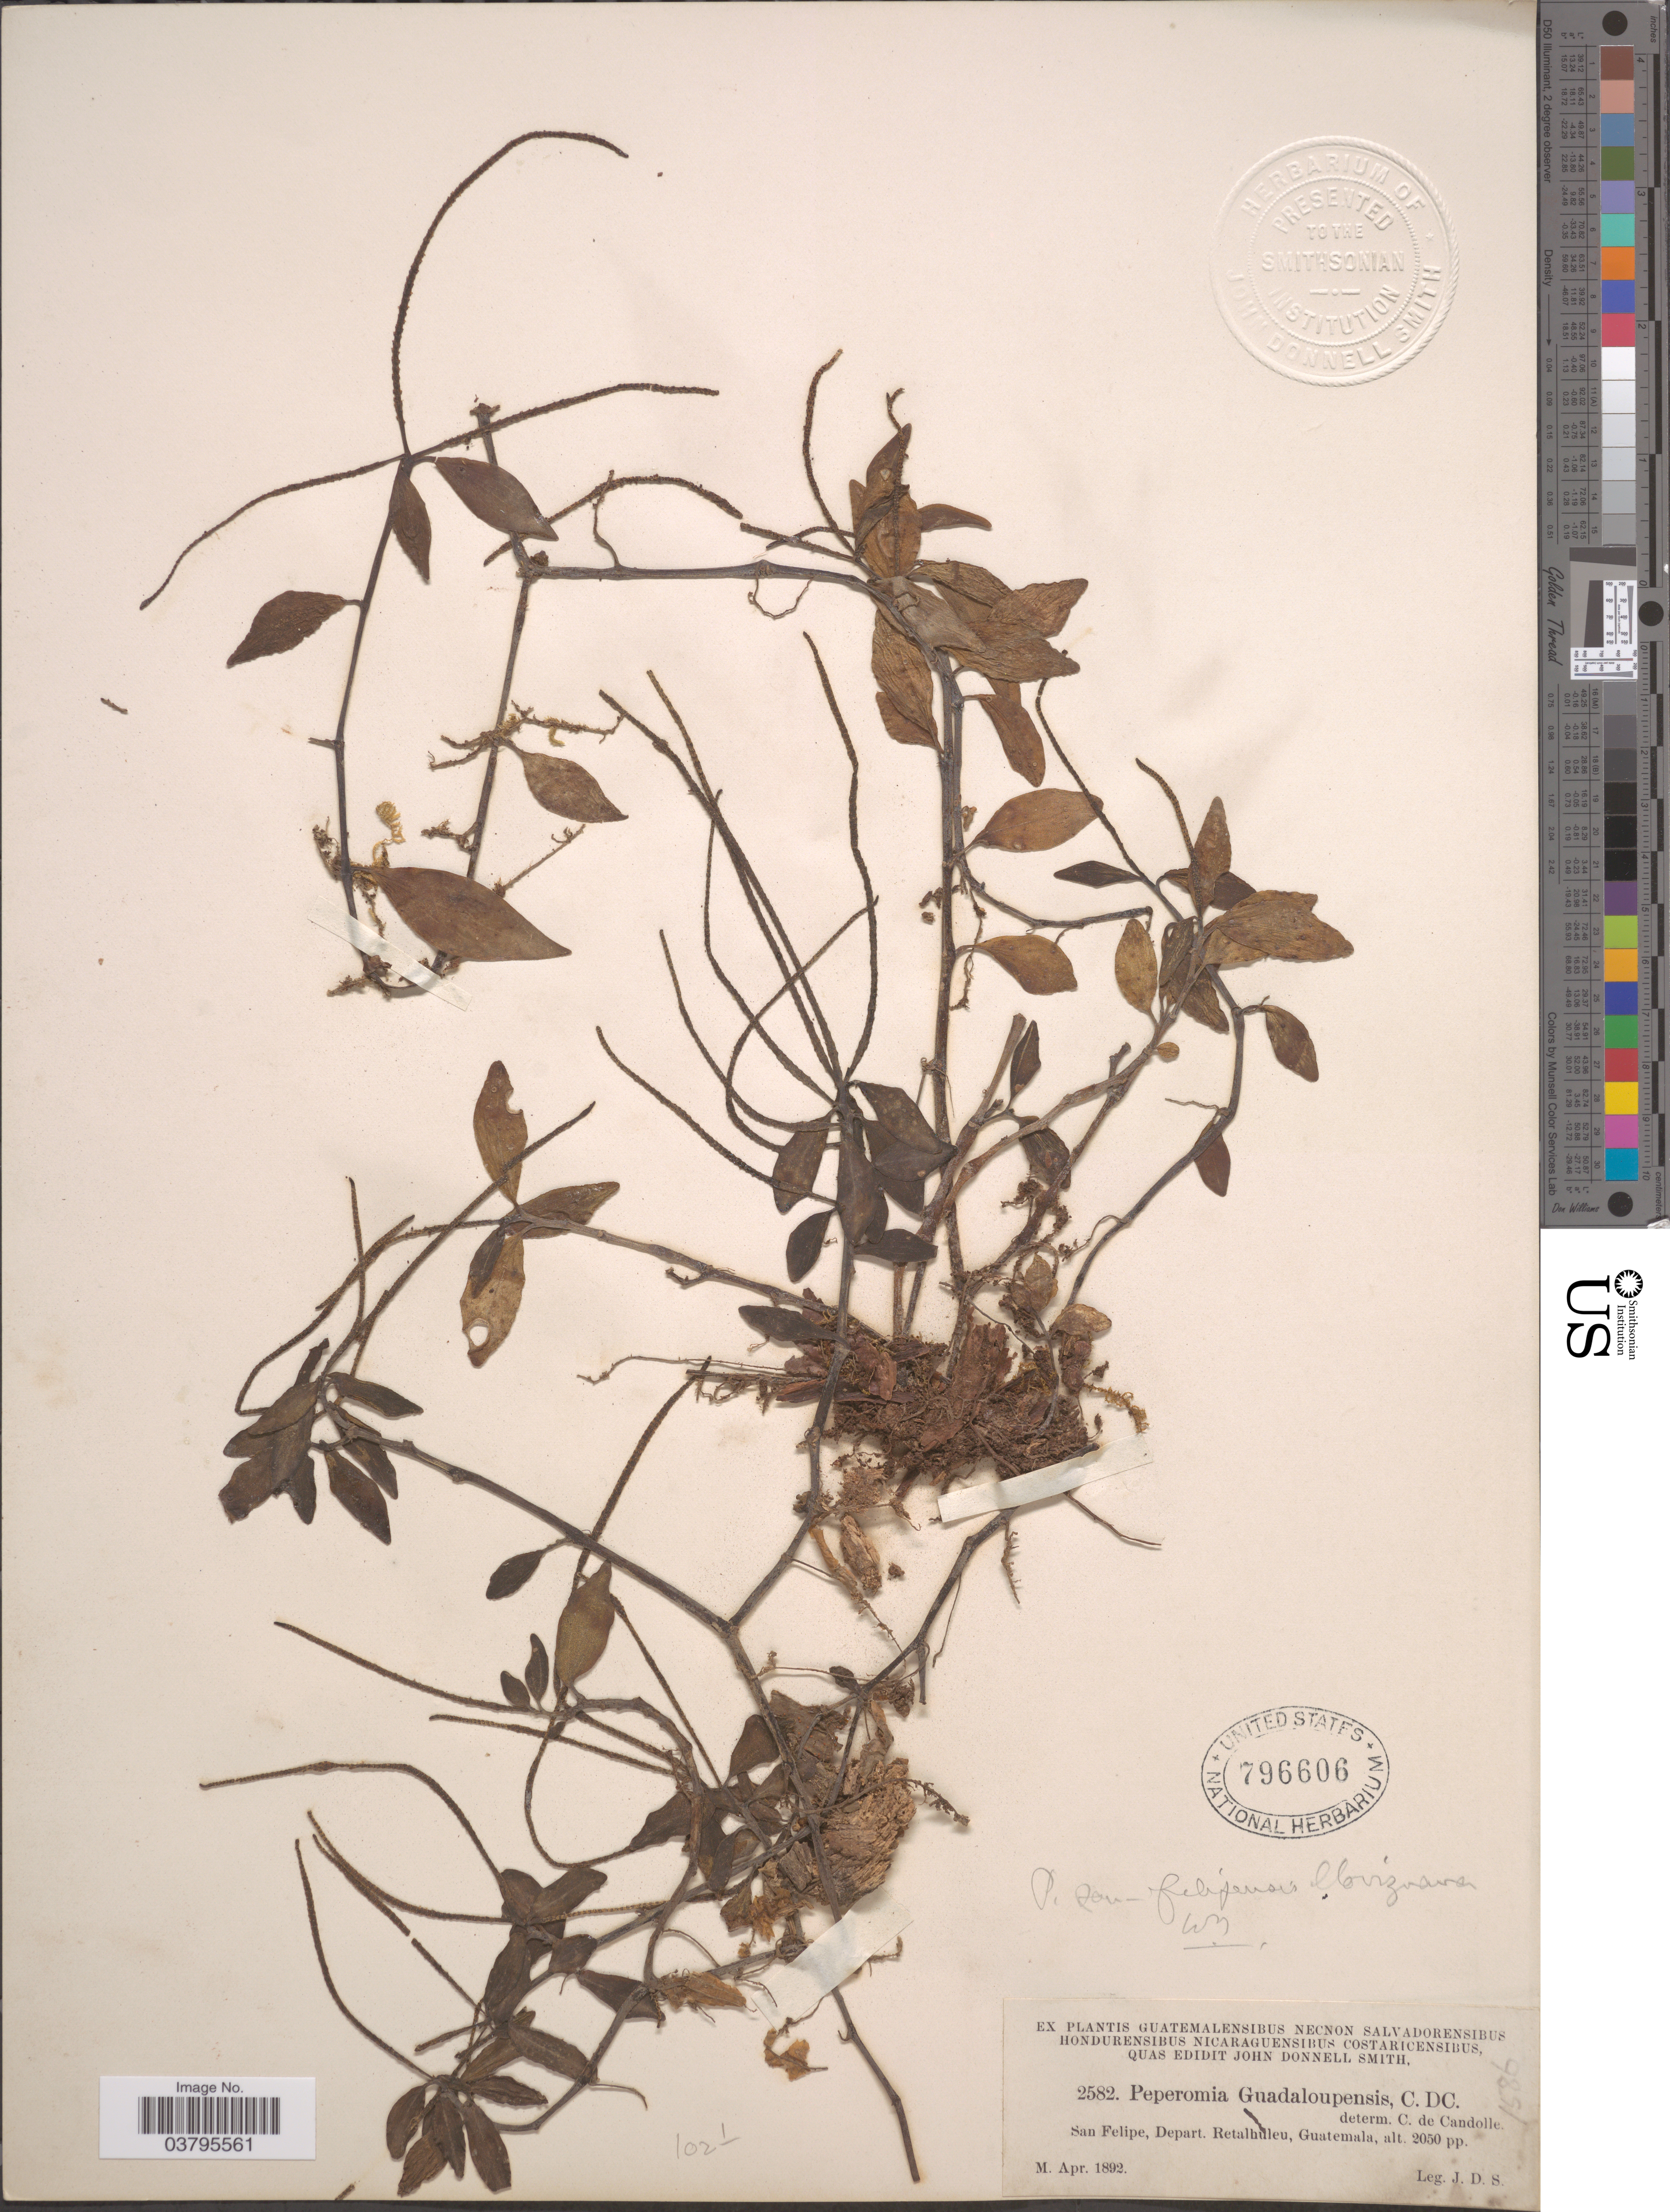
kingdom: Plantae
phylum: Tracheophyta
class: Magnoliopsida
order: Piperales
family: Piperaceae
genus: Peperomia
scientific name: Peperomia san-filipensis var. lloviziana, ined.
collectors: J. Donnell Smith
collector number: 2582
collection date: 1892-04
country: Guatemala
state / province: Retalhuleu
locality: San Felipe, Depart. Retalhulleu.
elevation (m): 625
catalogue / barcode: US 796606